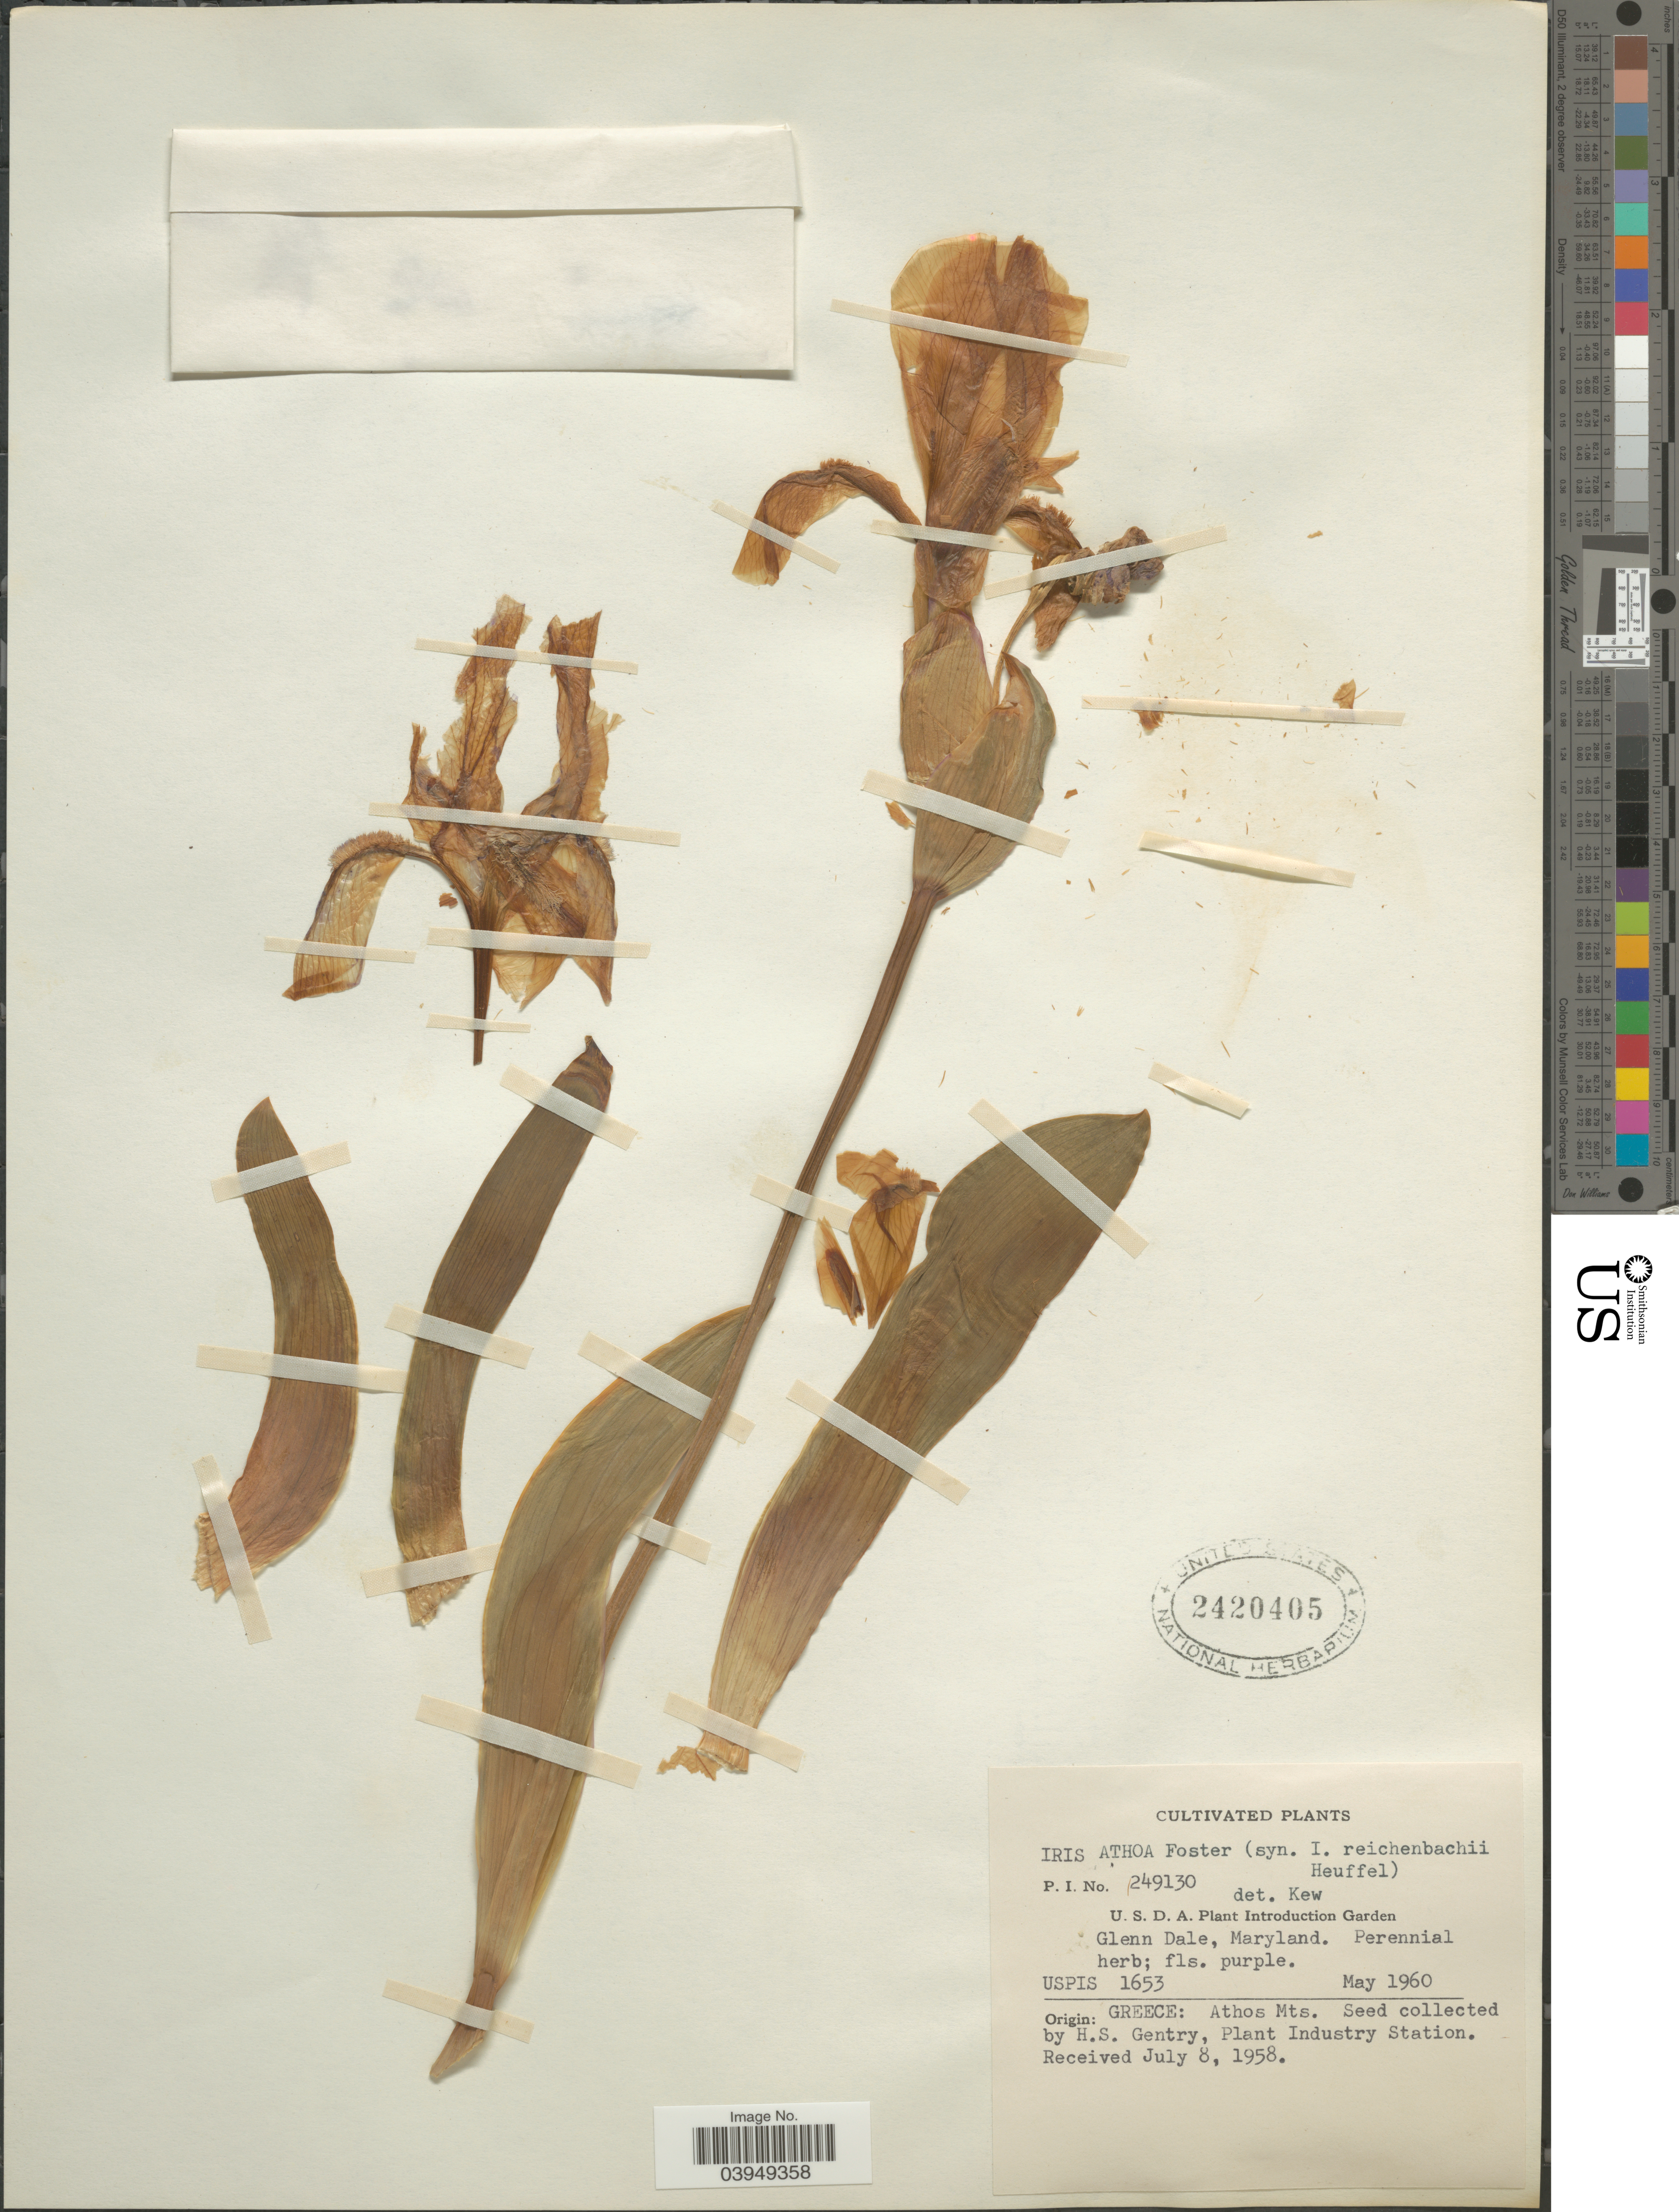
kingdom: Plantae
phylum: Tracheophyta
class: Liliopsida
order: Asparagales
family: Iridaceae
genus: Iris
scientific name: Iris athoa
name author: Foster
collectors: USDA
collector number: USPIS1653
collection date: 1960-05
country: United States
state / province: Maryland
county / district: Prince George's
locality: U. S. D. A. Plant Introduction Garden. Glenn Dale.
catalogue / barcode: US 2420405